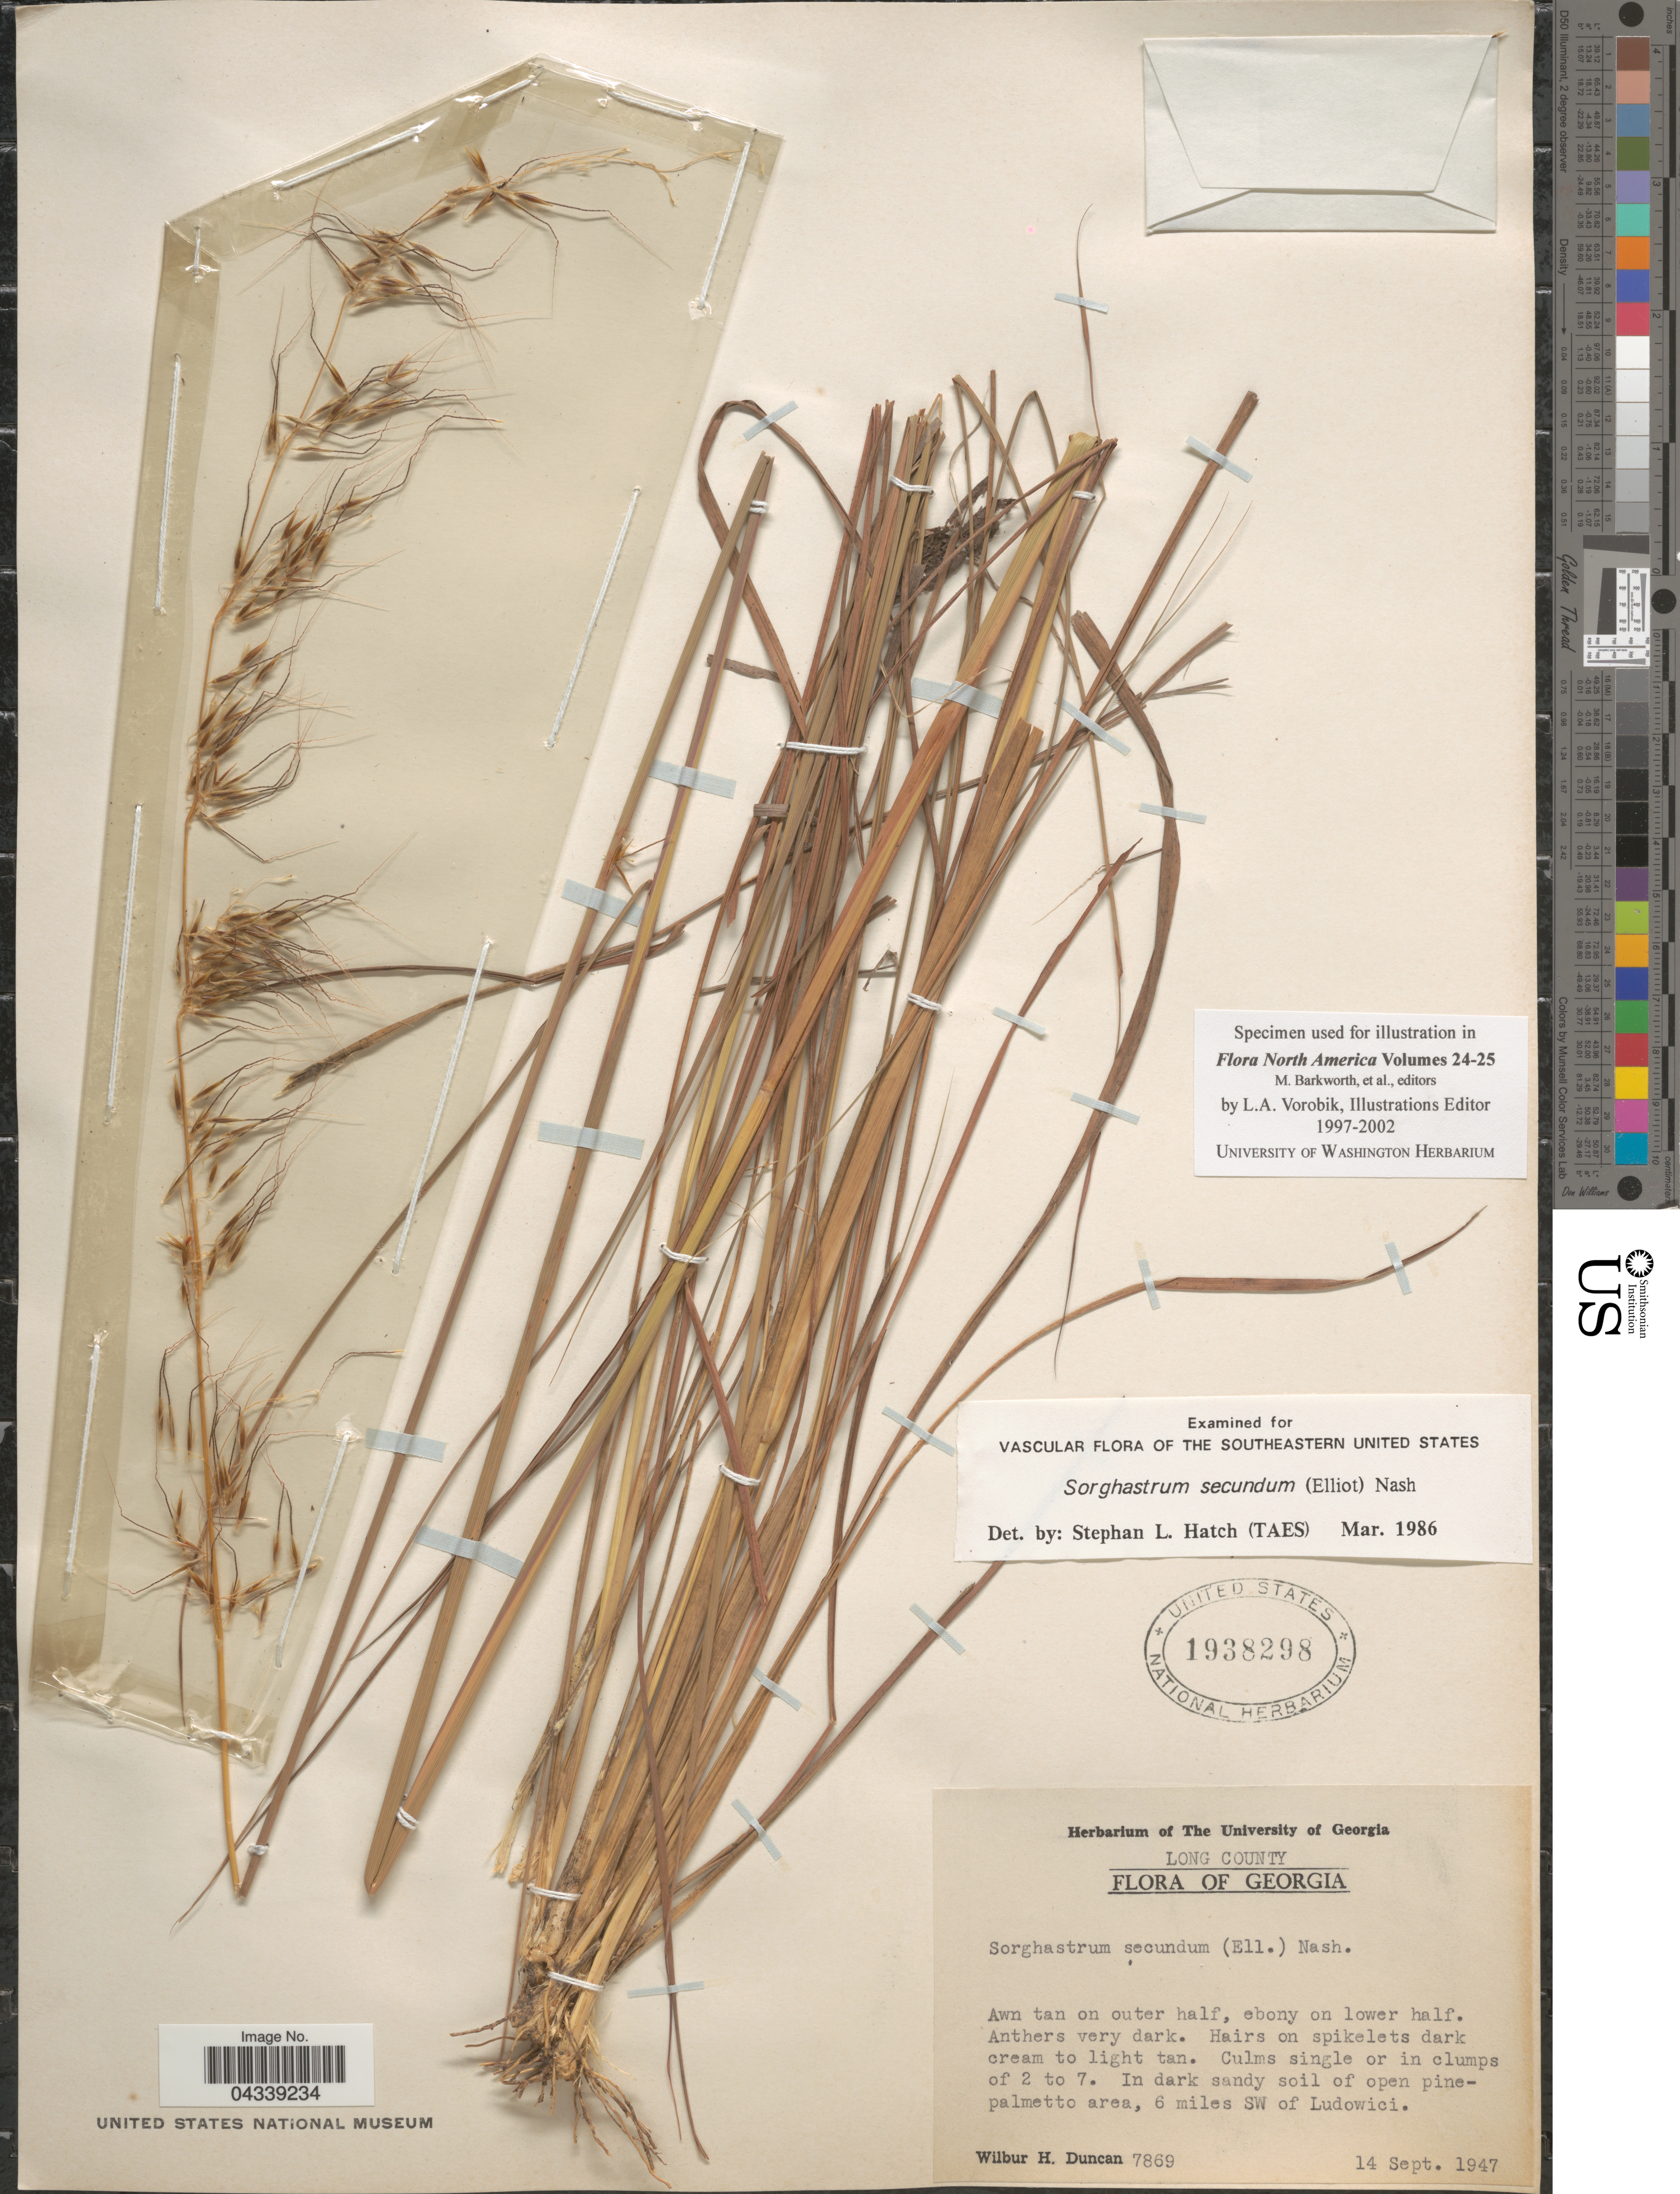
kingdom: Plantae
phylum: Tracheophyta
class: Liliopsida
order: Poales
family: Poaceae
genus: Sorghastrum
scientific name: Sorghastrum secundum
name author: (Elliott) Nash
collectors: W. H. Duncan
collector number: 7869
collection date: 1947-09-14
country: United States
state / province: Georgia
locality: Long County. In dark sandy soil of open pine-pametto area, 6 miles SW of Ludowici.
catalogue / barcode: US 1938298